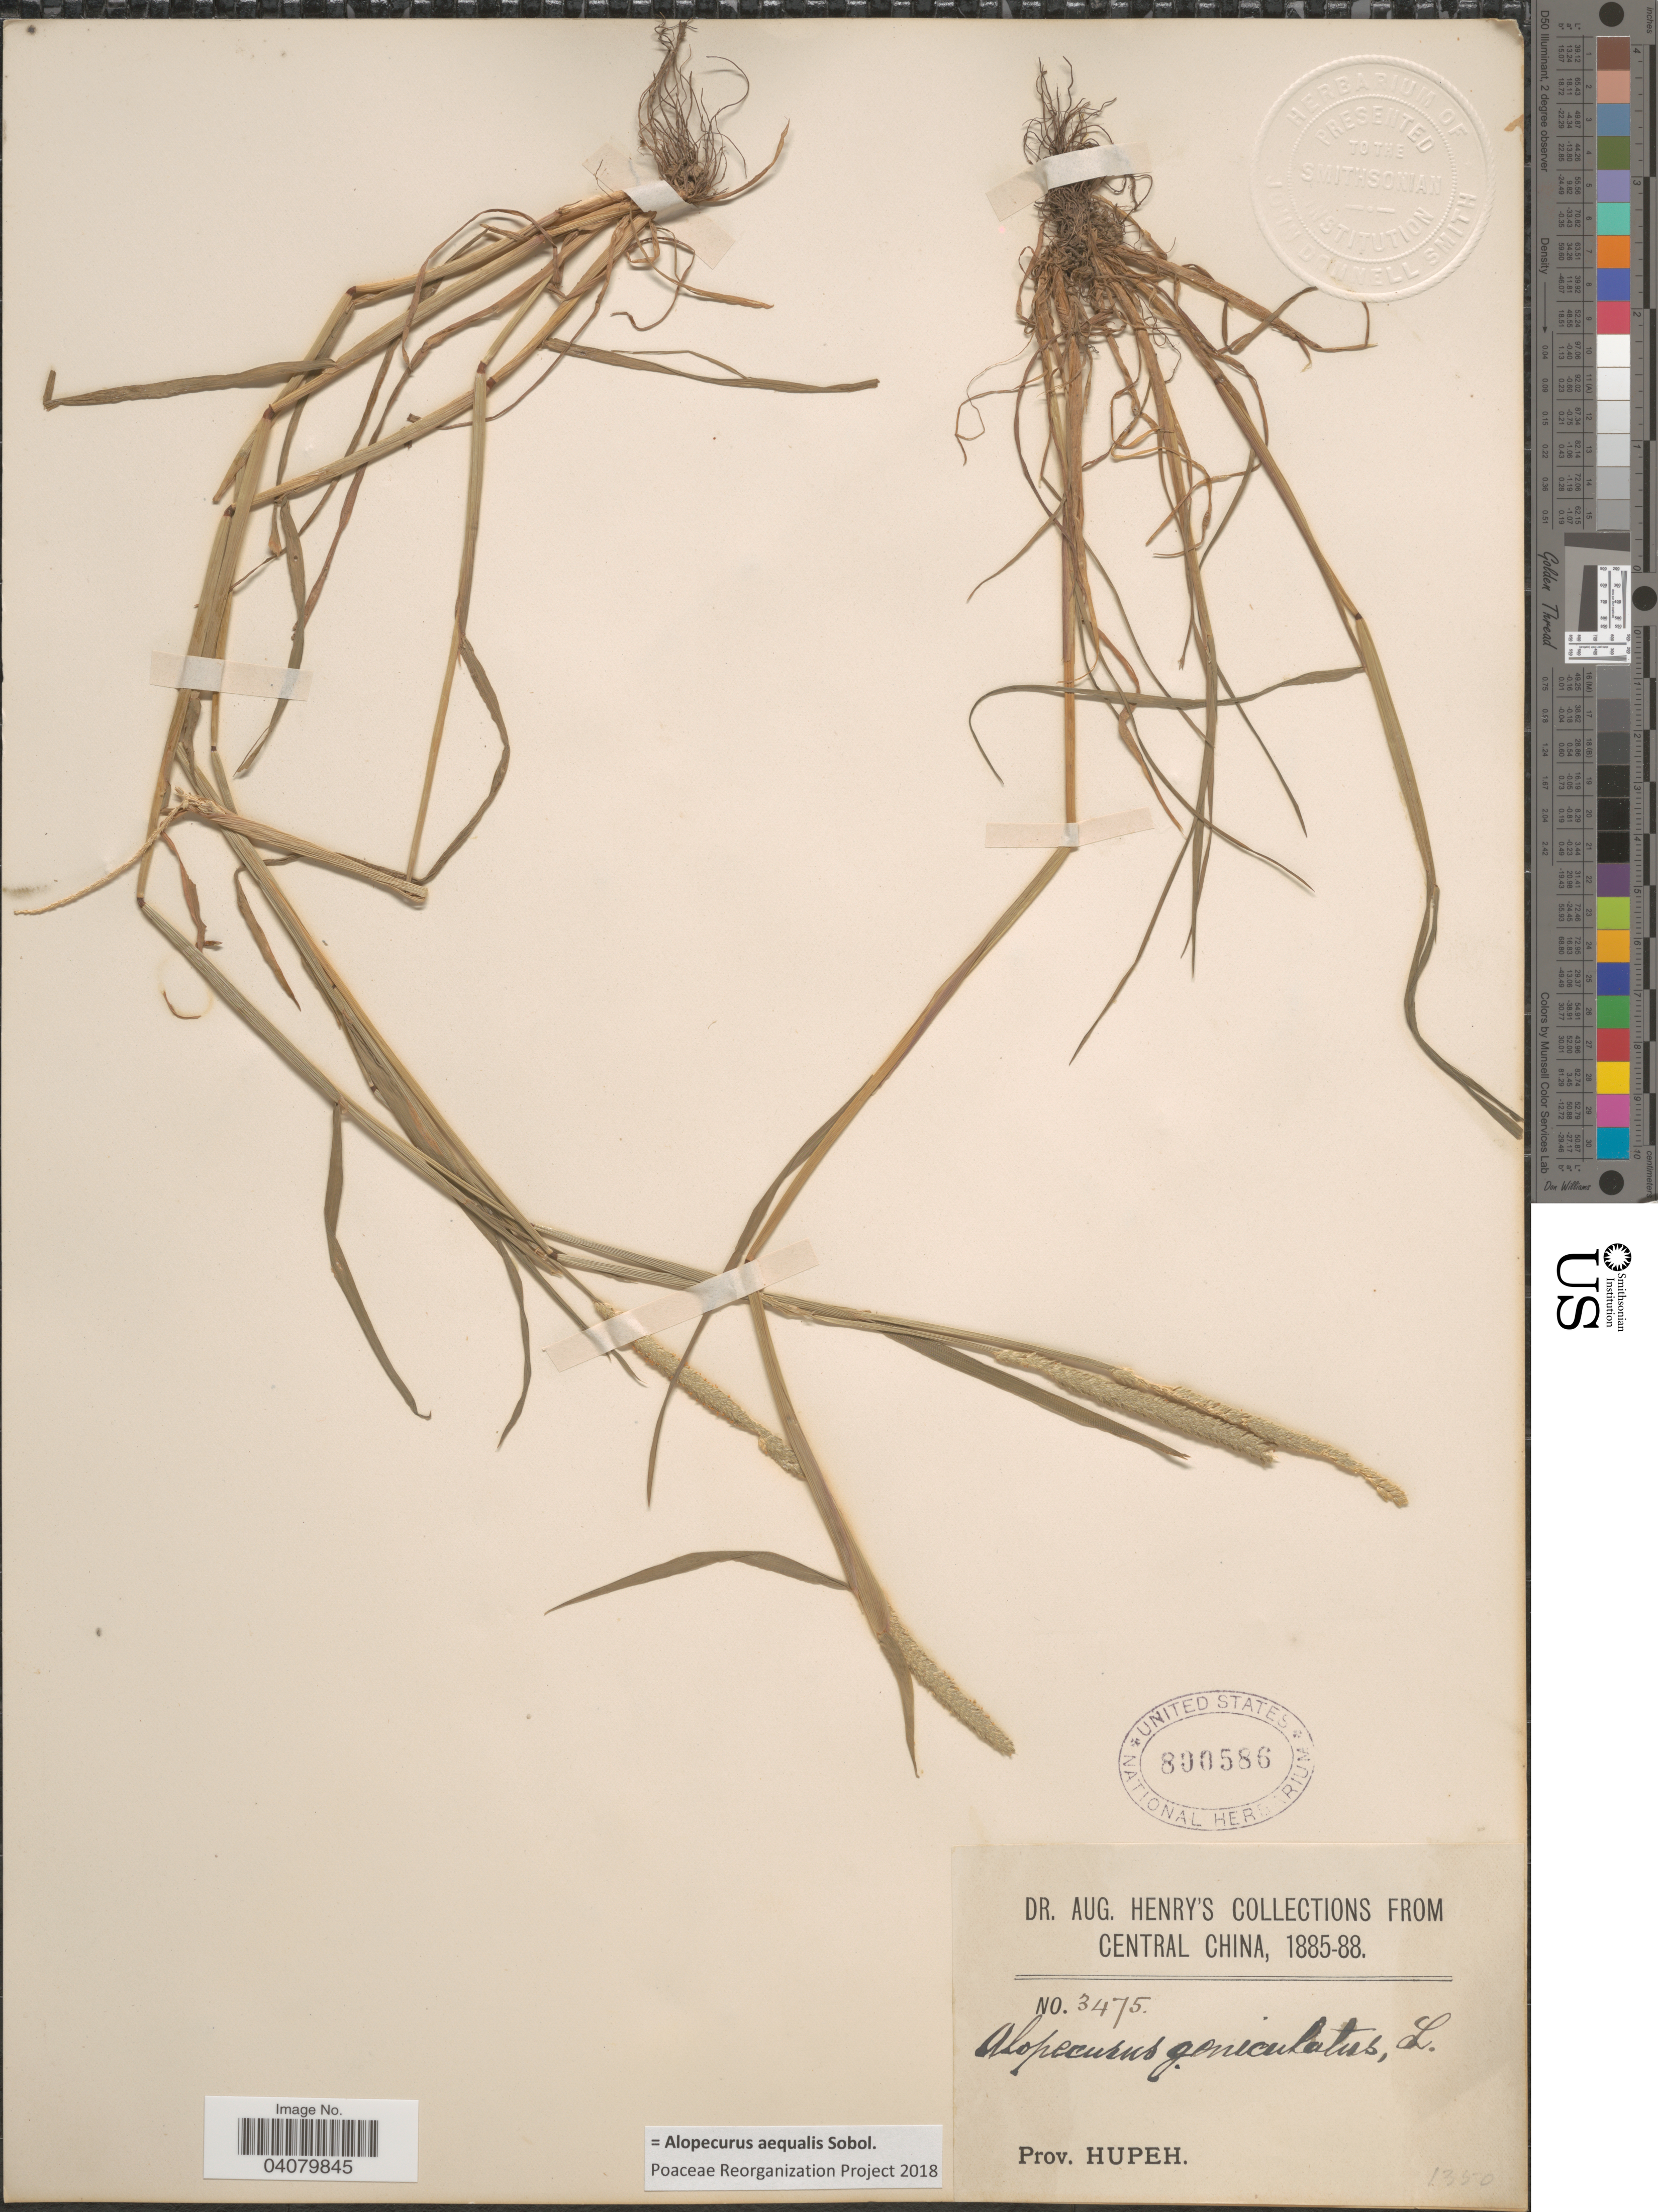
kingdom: Plantae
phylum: Tracheophyta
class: Liliopsida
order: Poales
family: Poaceae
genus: Alopecurus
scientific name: Alopecurus aequalis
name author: Sobol.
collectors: A. Henry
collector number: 3475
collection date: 1885/1888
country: China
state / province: Hubei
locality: Central China. Prov. Hupeh.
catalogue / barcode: US 800586